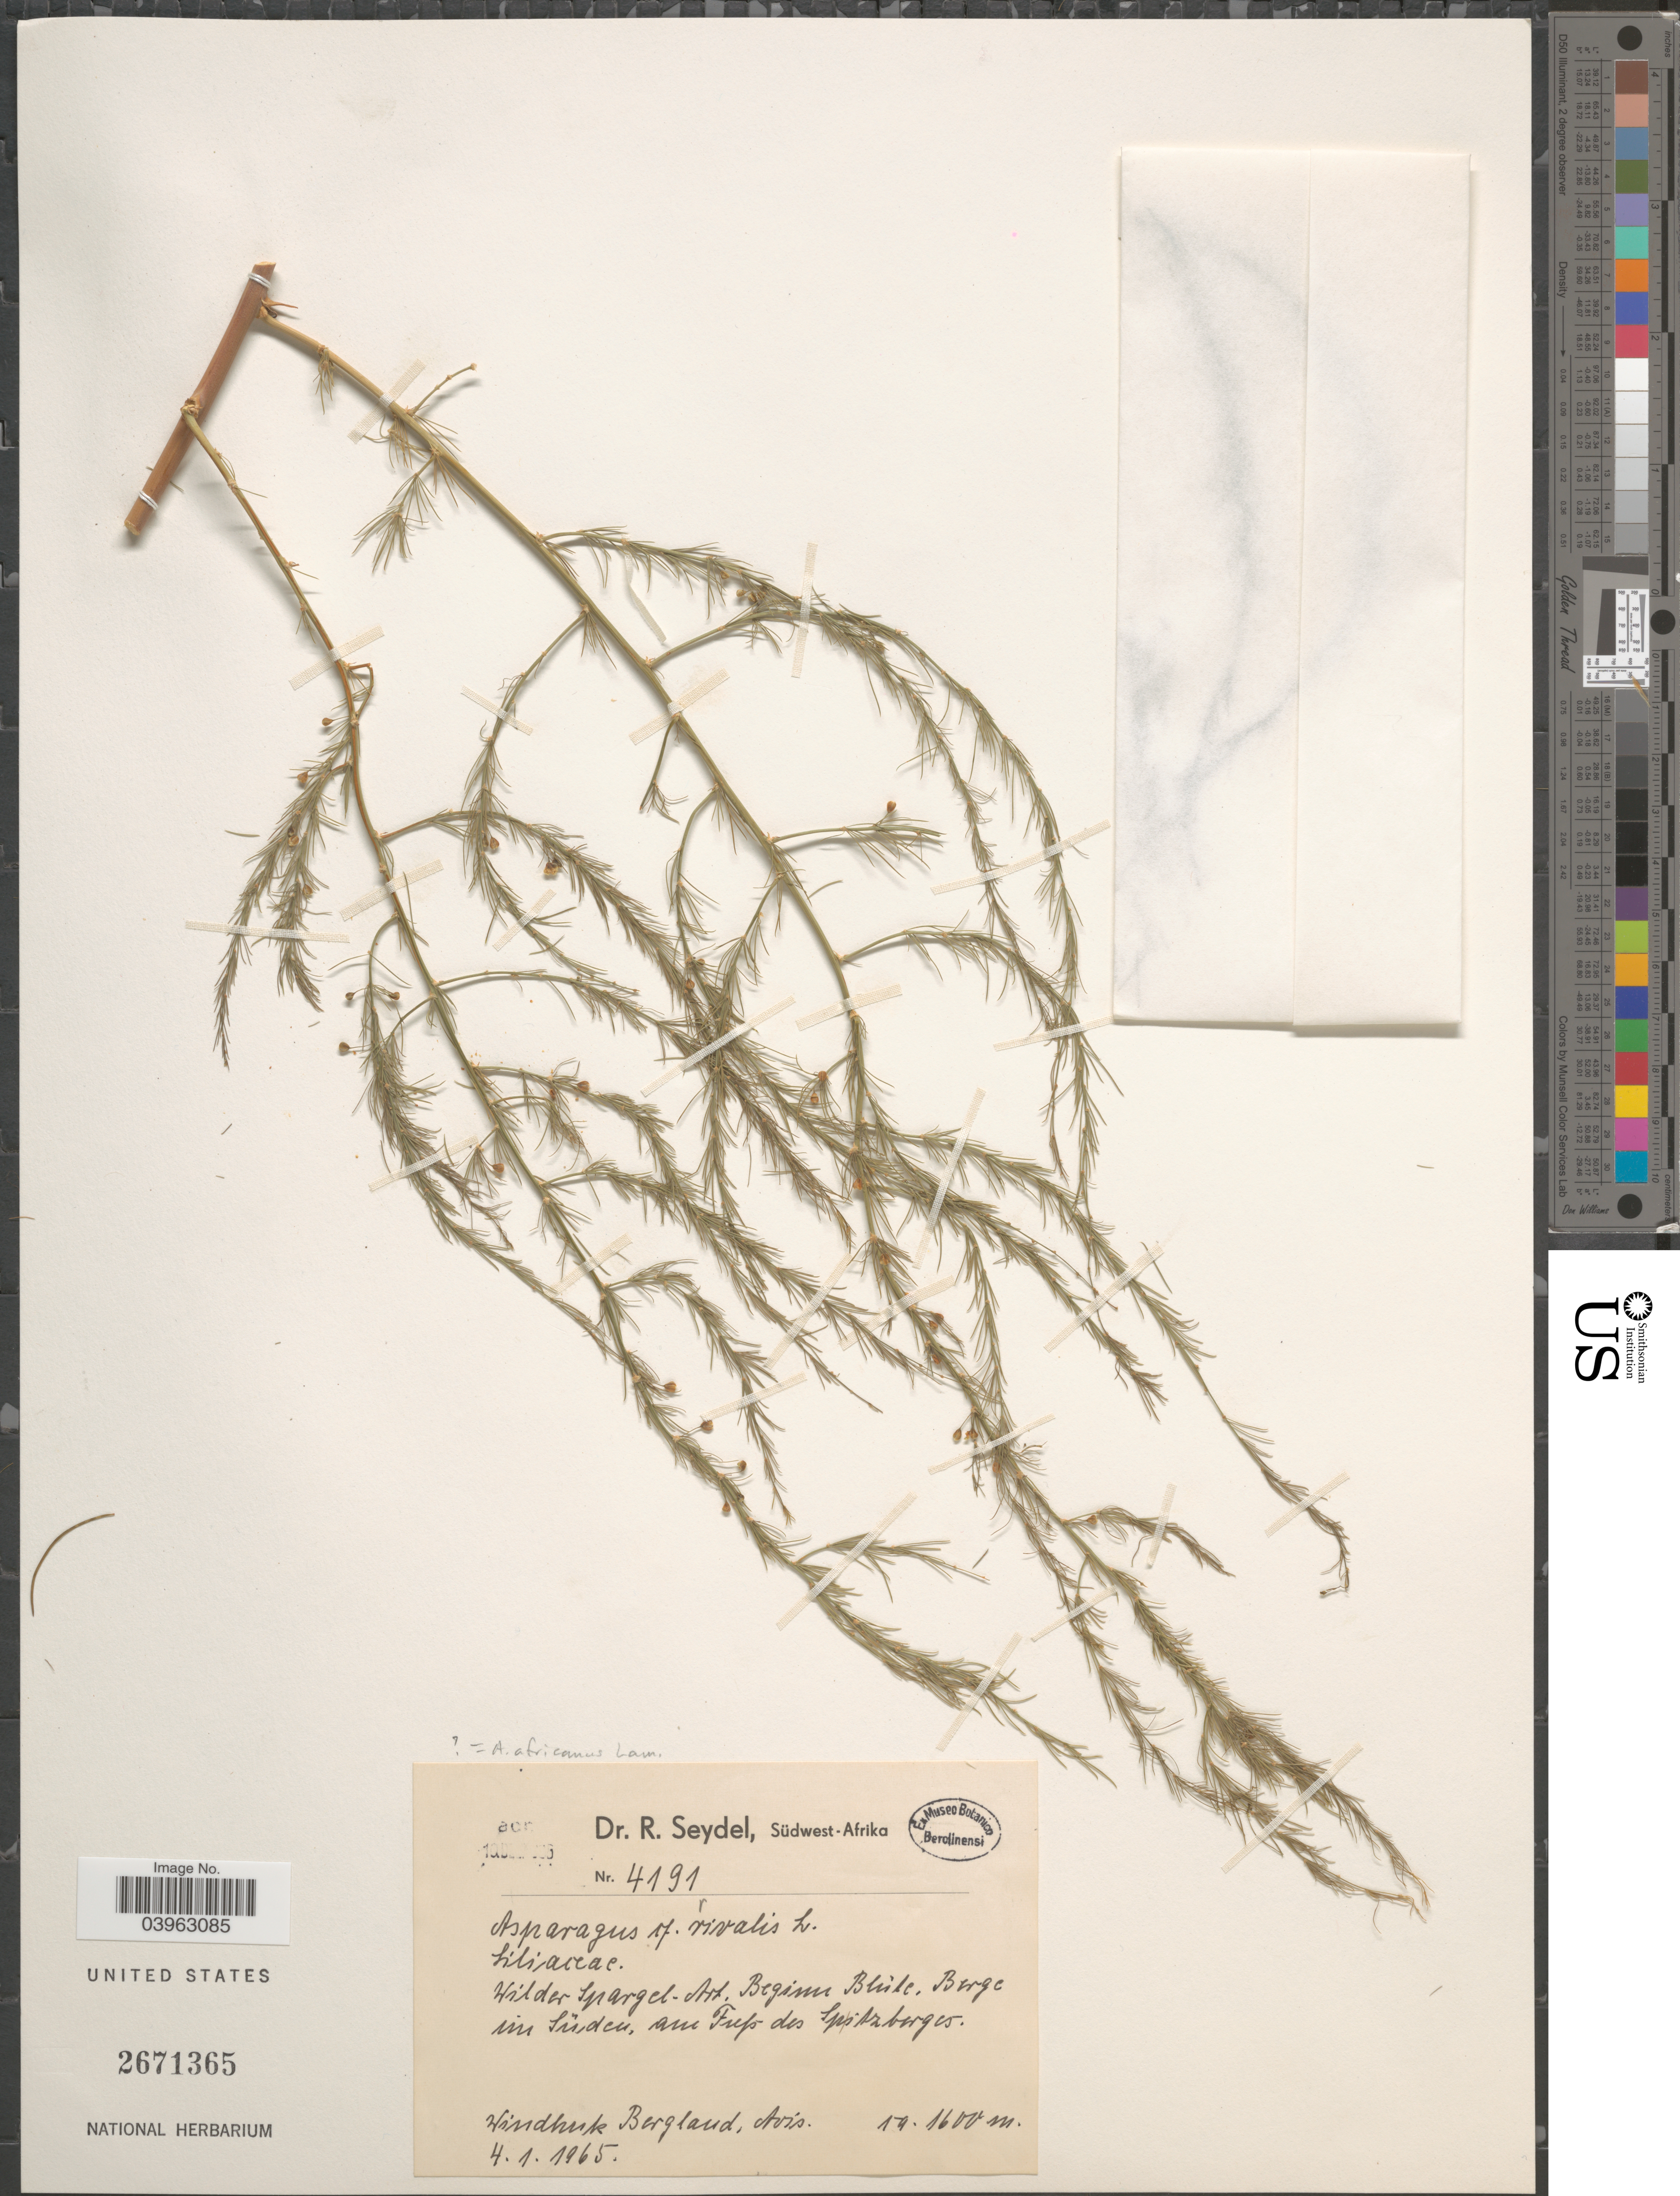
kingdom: Plantae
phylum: Tracheophyta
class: Liliopsida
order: Asparagales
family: Asparagaceae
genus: Asparagus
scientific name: Asparagus africanus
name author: Lam.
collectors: R. Seydel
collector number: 4191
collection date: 1965-01-04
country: Namibia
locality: Südwest-Afrika. Windhuk, Bergland, Avis.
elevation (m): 1600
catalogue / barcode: US 2671365